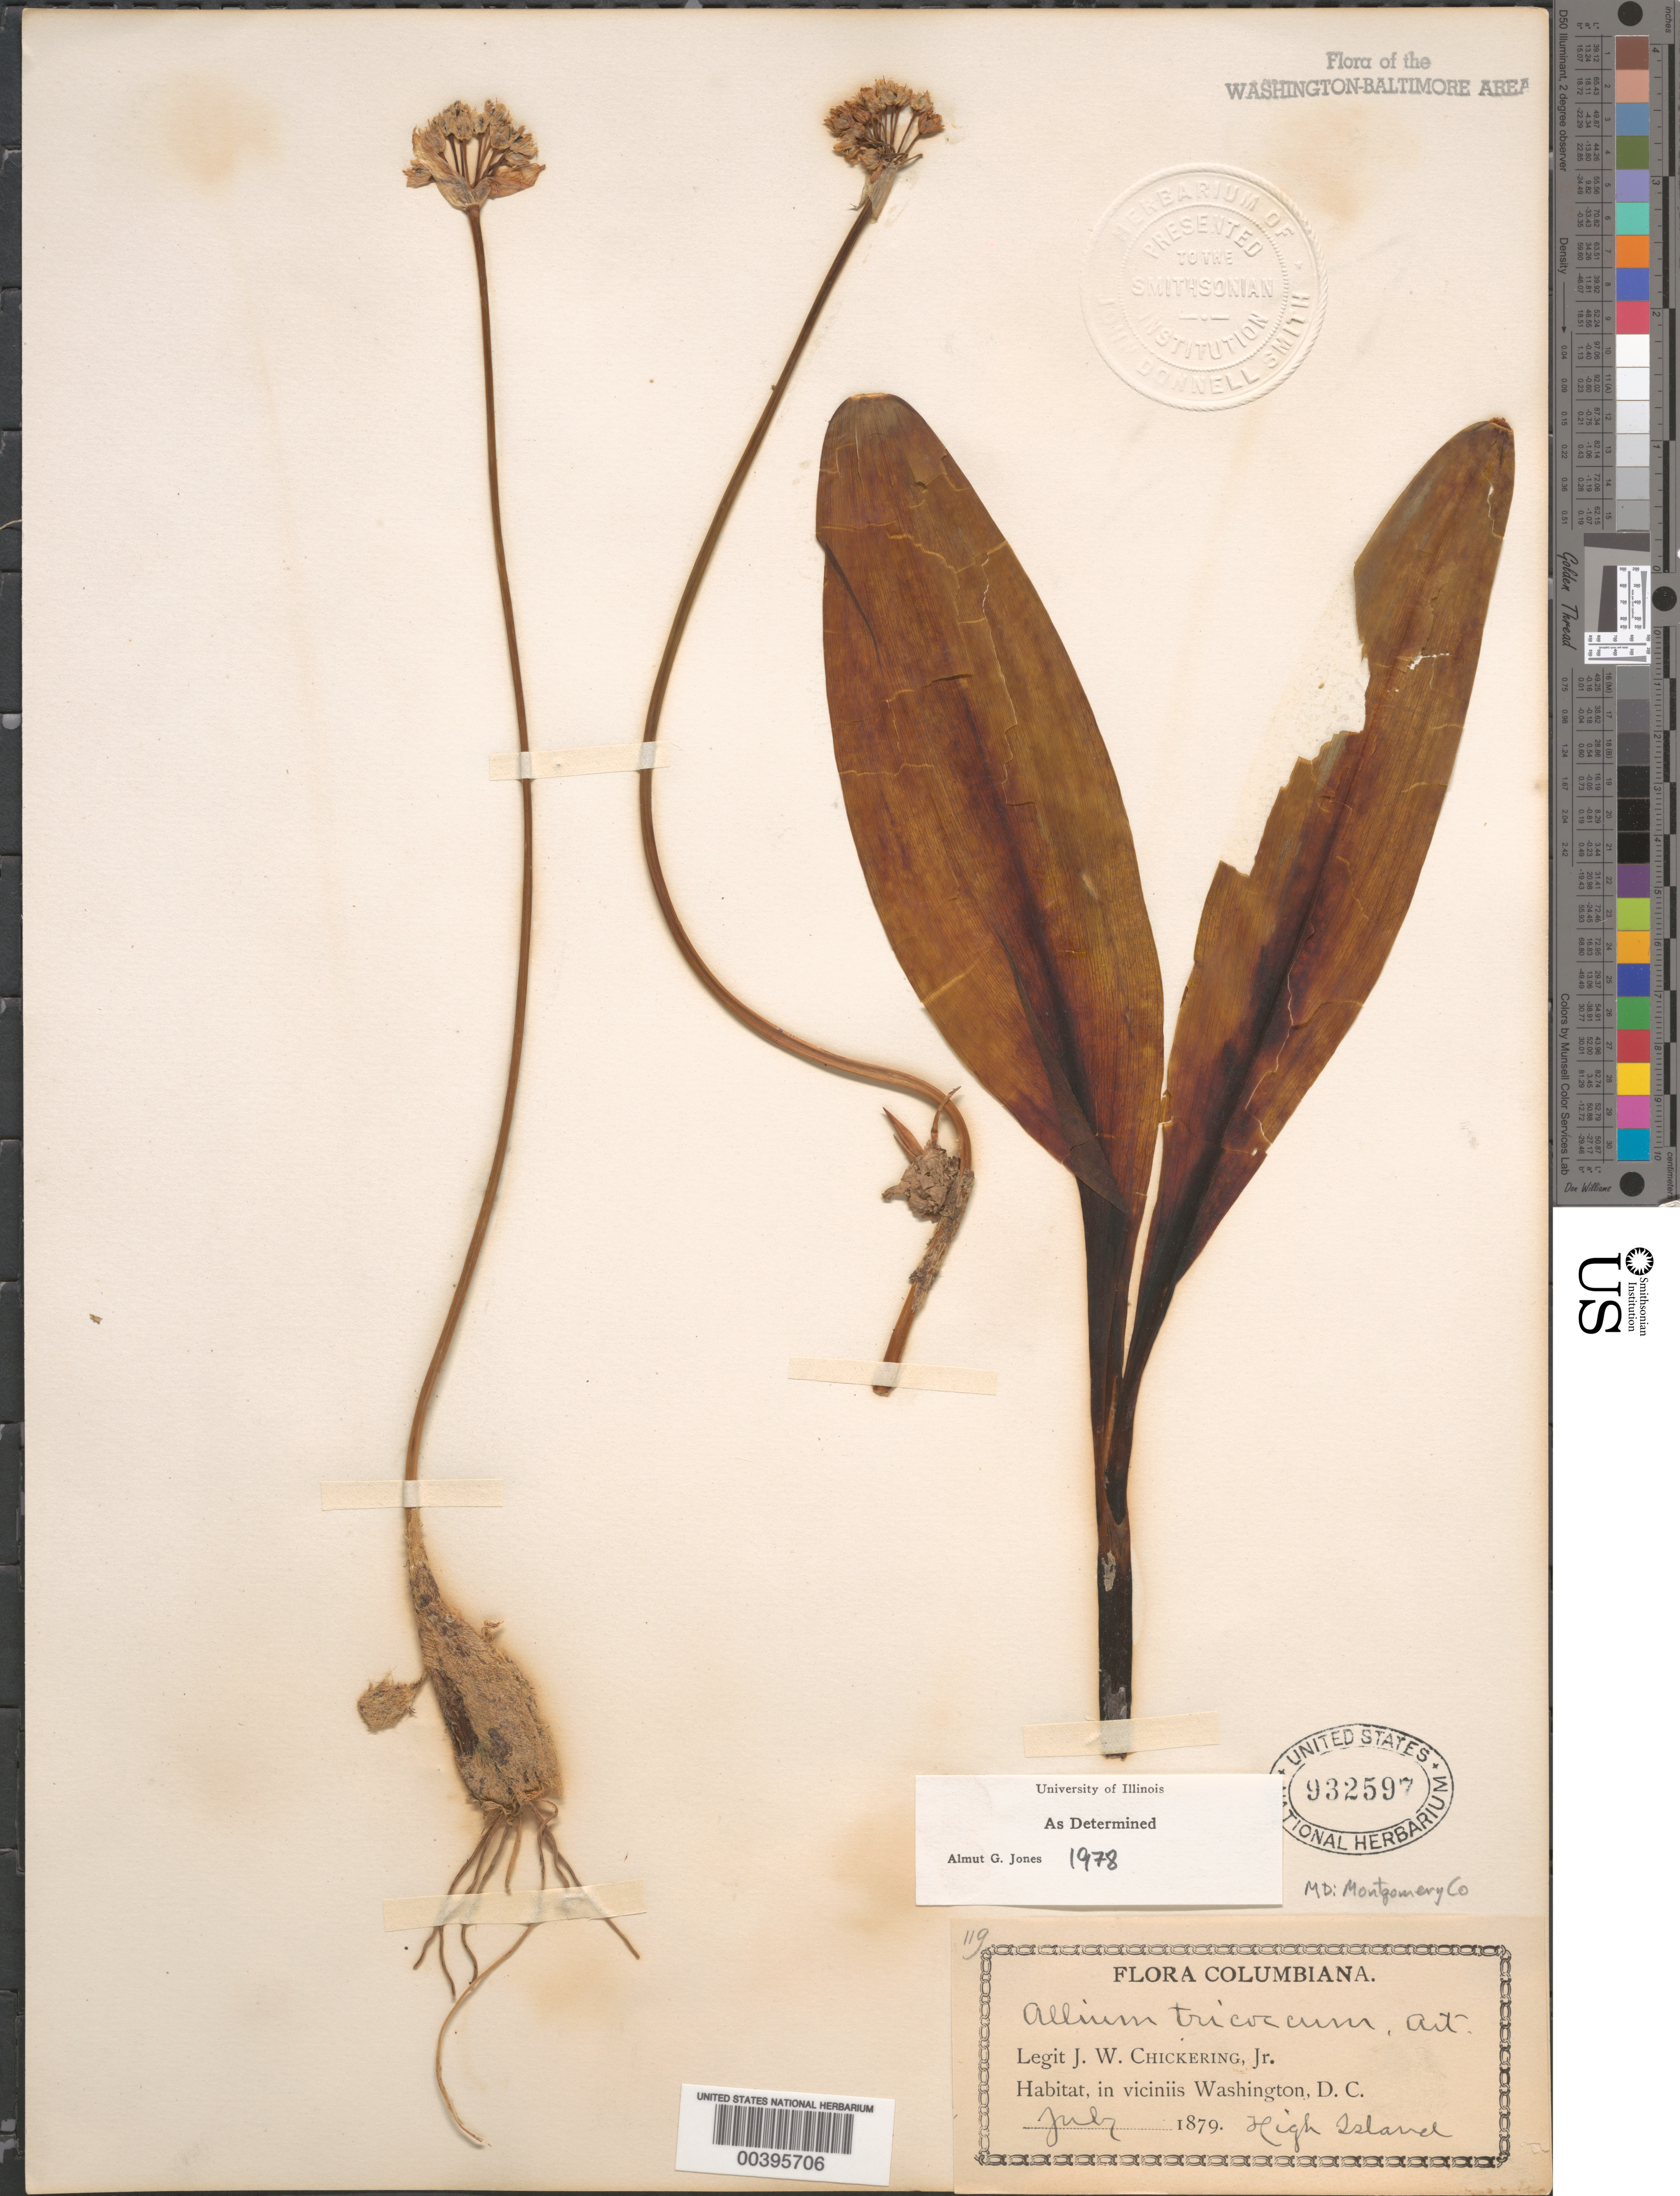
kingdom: Plantae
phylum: Tracheophyta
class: Liliopsida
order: Asparagales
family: Amaryllidaceae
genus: Allium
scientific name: Allium tricoccum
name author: Aiton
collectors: J. Chickering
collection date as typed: Jul 1879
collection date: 1879-07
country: United States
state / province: Maryland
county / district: Montgomery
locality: High Island C. & O. Canal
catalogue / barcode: US 932597